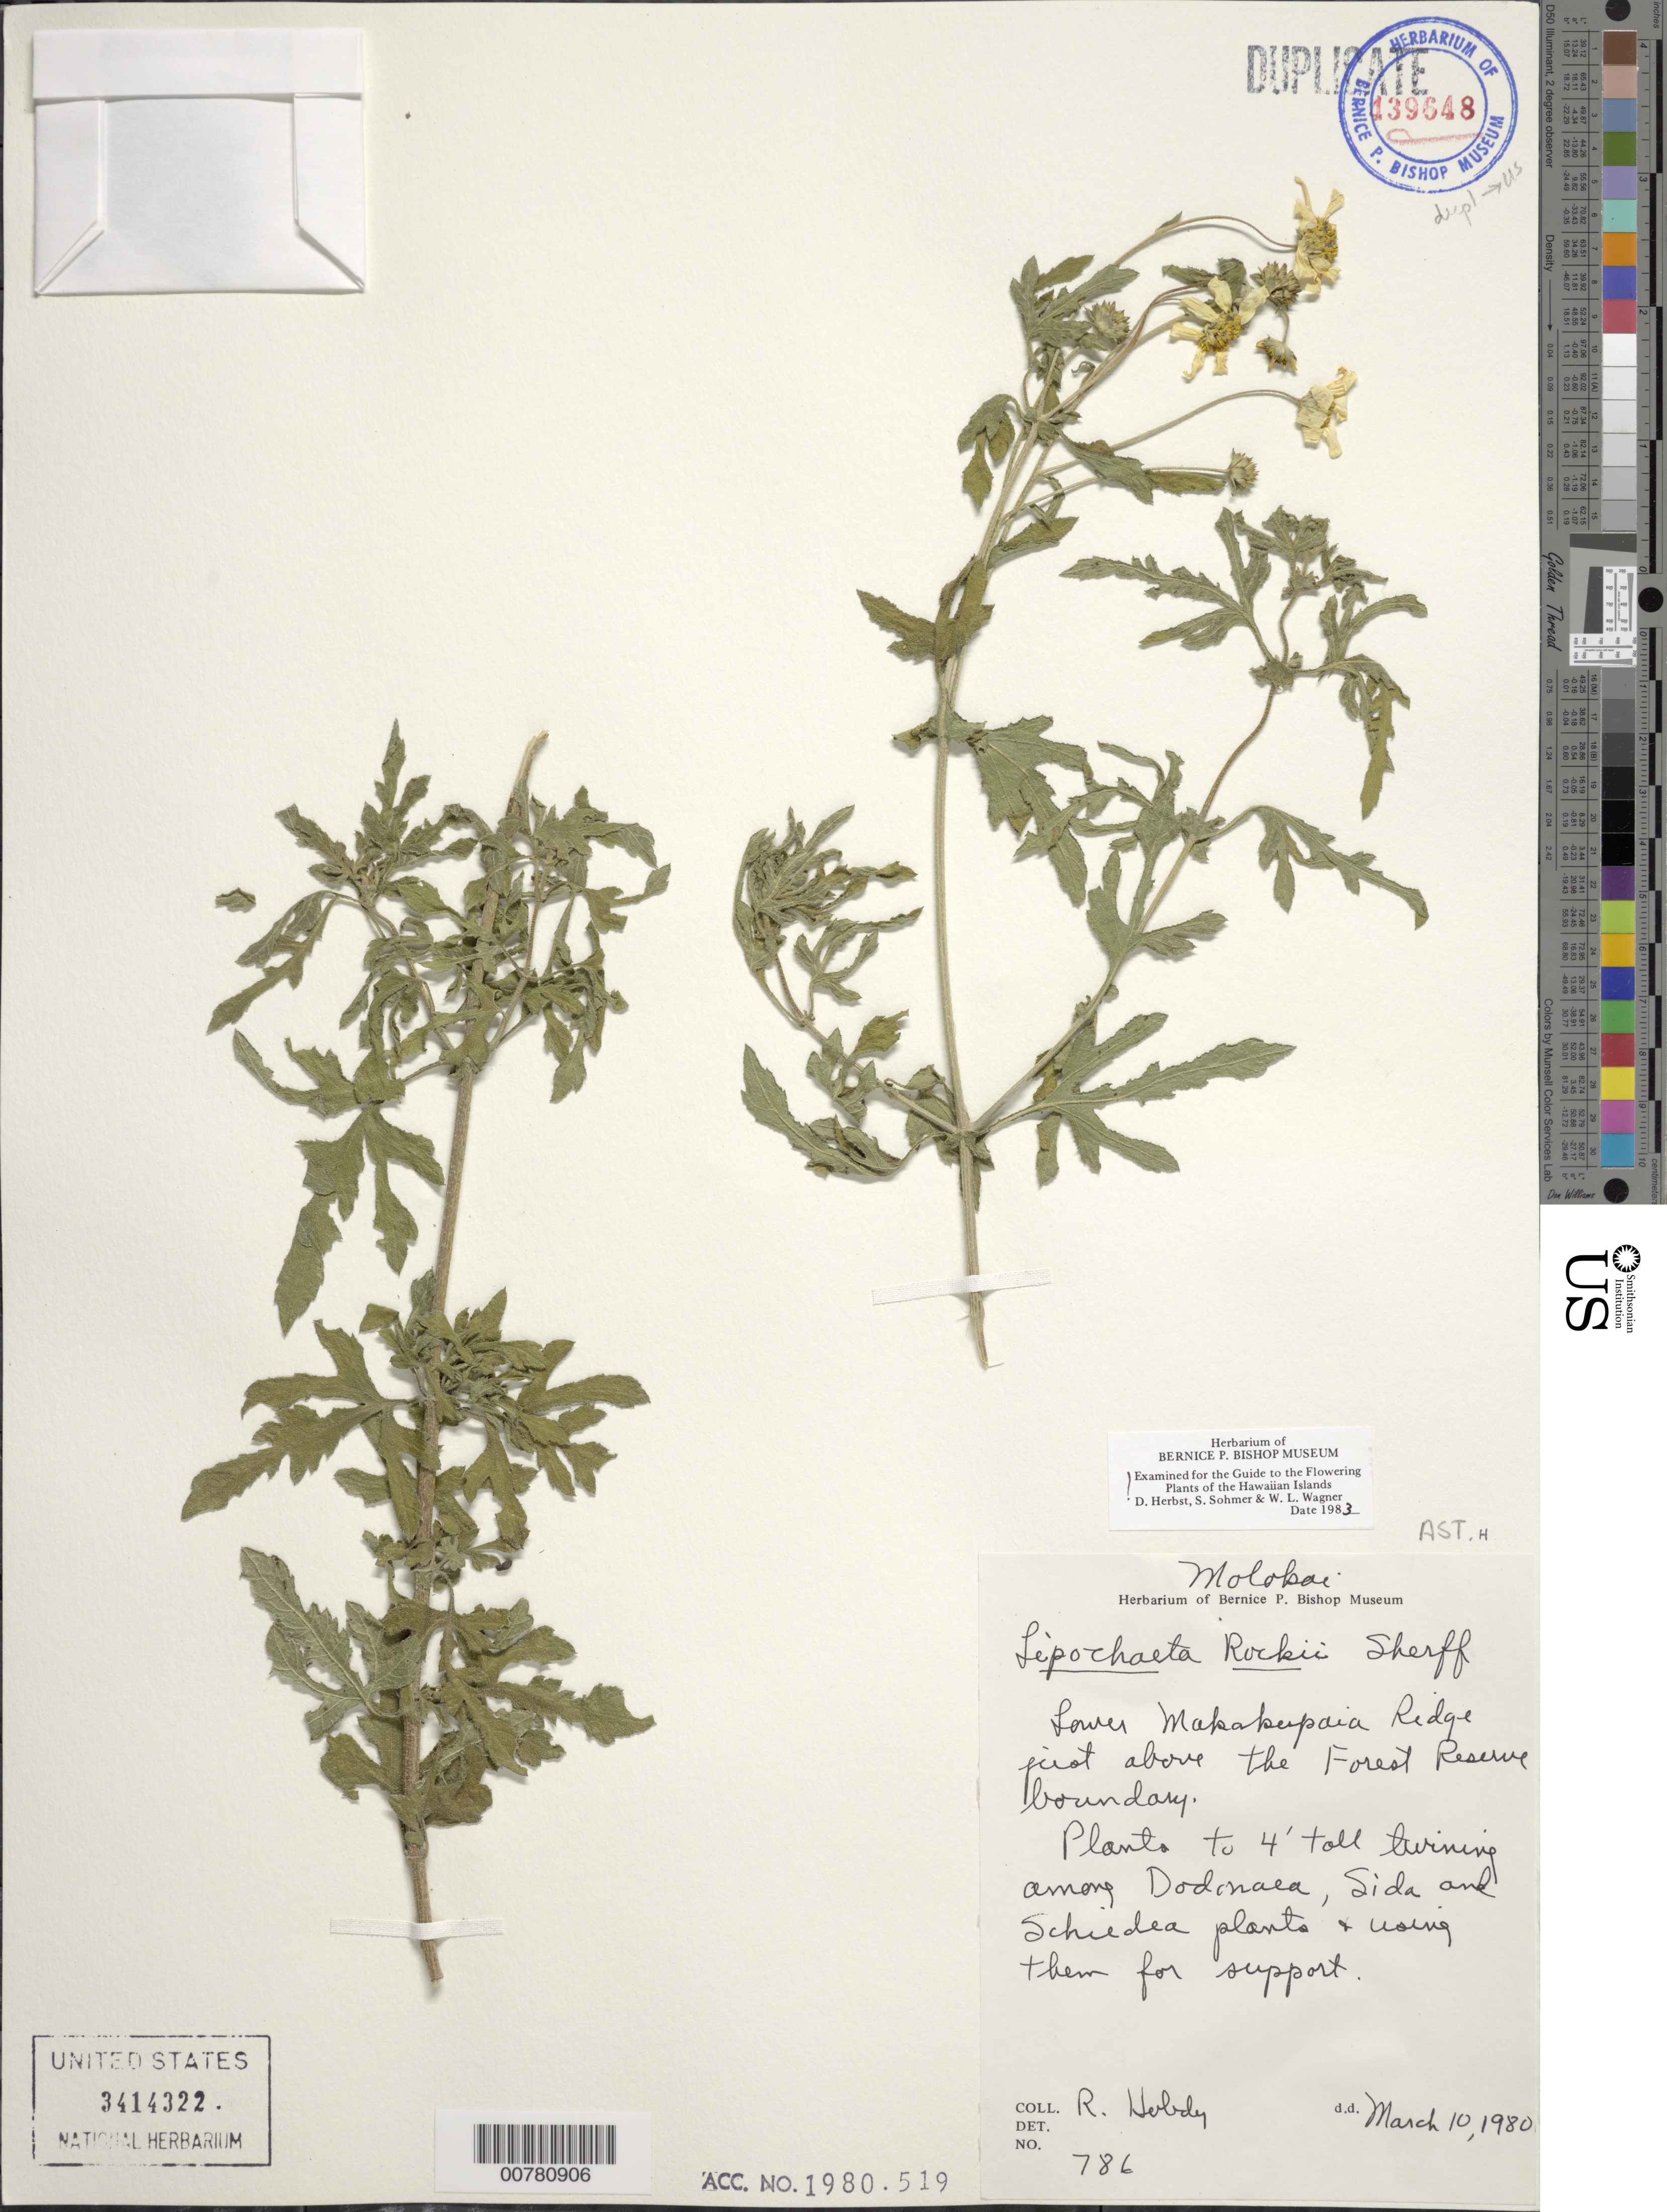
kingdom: Plantae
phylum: Tracheophyta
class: Magnoliopsida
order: Asterales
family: Asteraceae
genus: Lipochaeta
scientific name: Lipochaeta rockii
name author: Sherff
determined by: Wagner, W. L.; Herbst, D. R.; Sohmer, S. H.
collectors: R. Hobdy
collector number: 786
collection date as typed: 10 Mar 1980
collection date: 1980-03-10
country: United States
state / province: Hawaii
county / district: Maui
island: Moloka'i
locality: Lower Makakupaia Ridge, just above the Forest Reserve boundary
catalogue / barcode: US 3414322